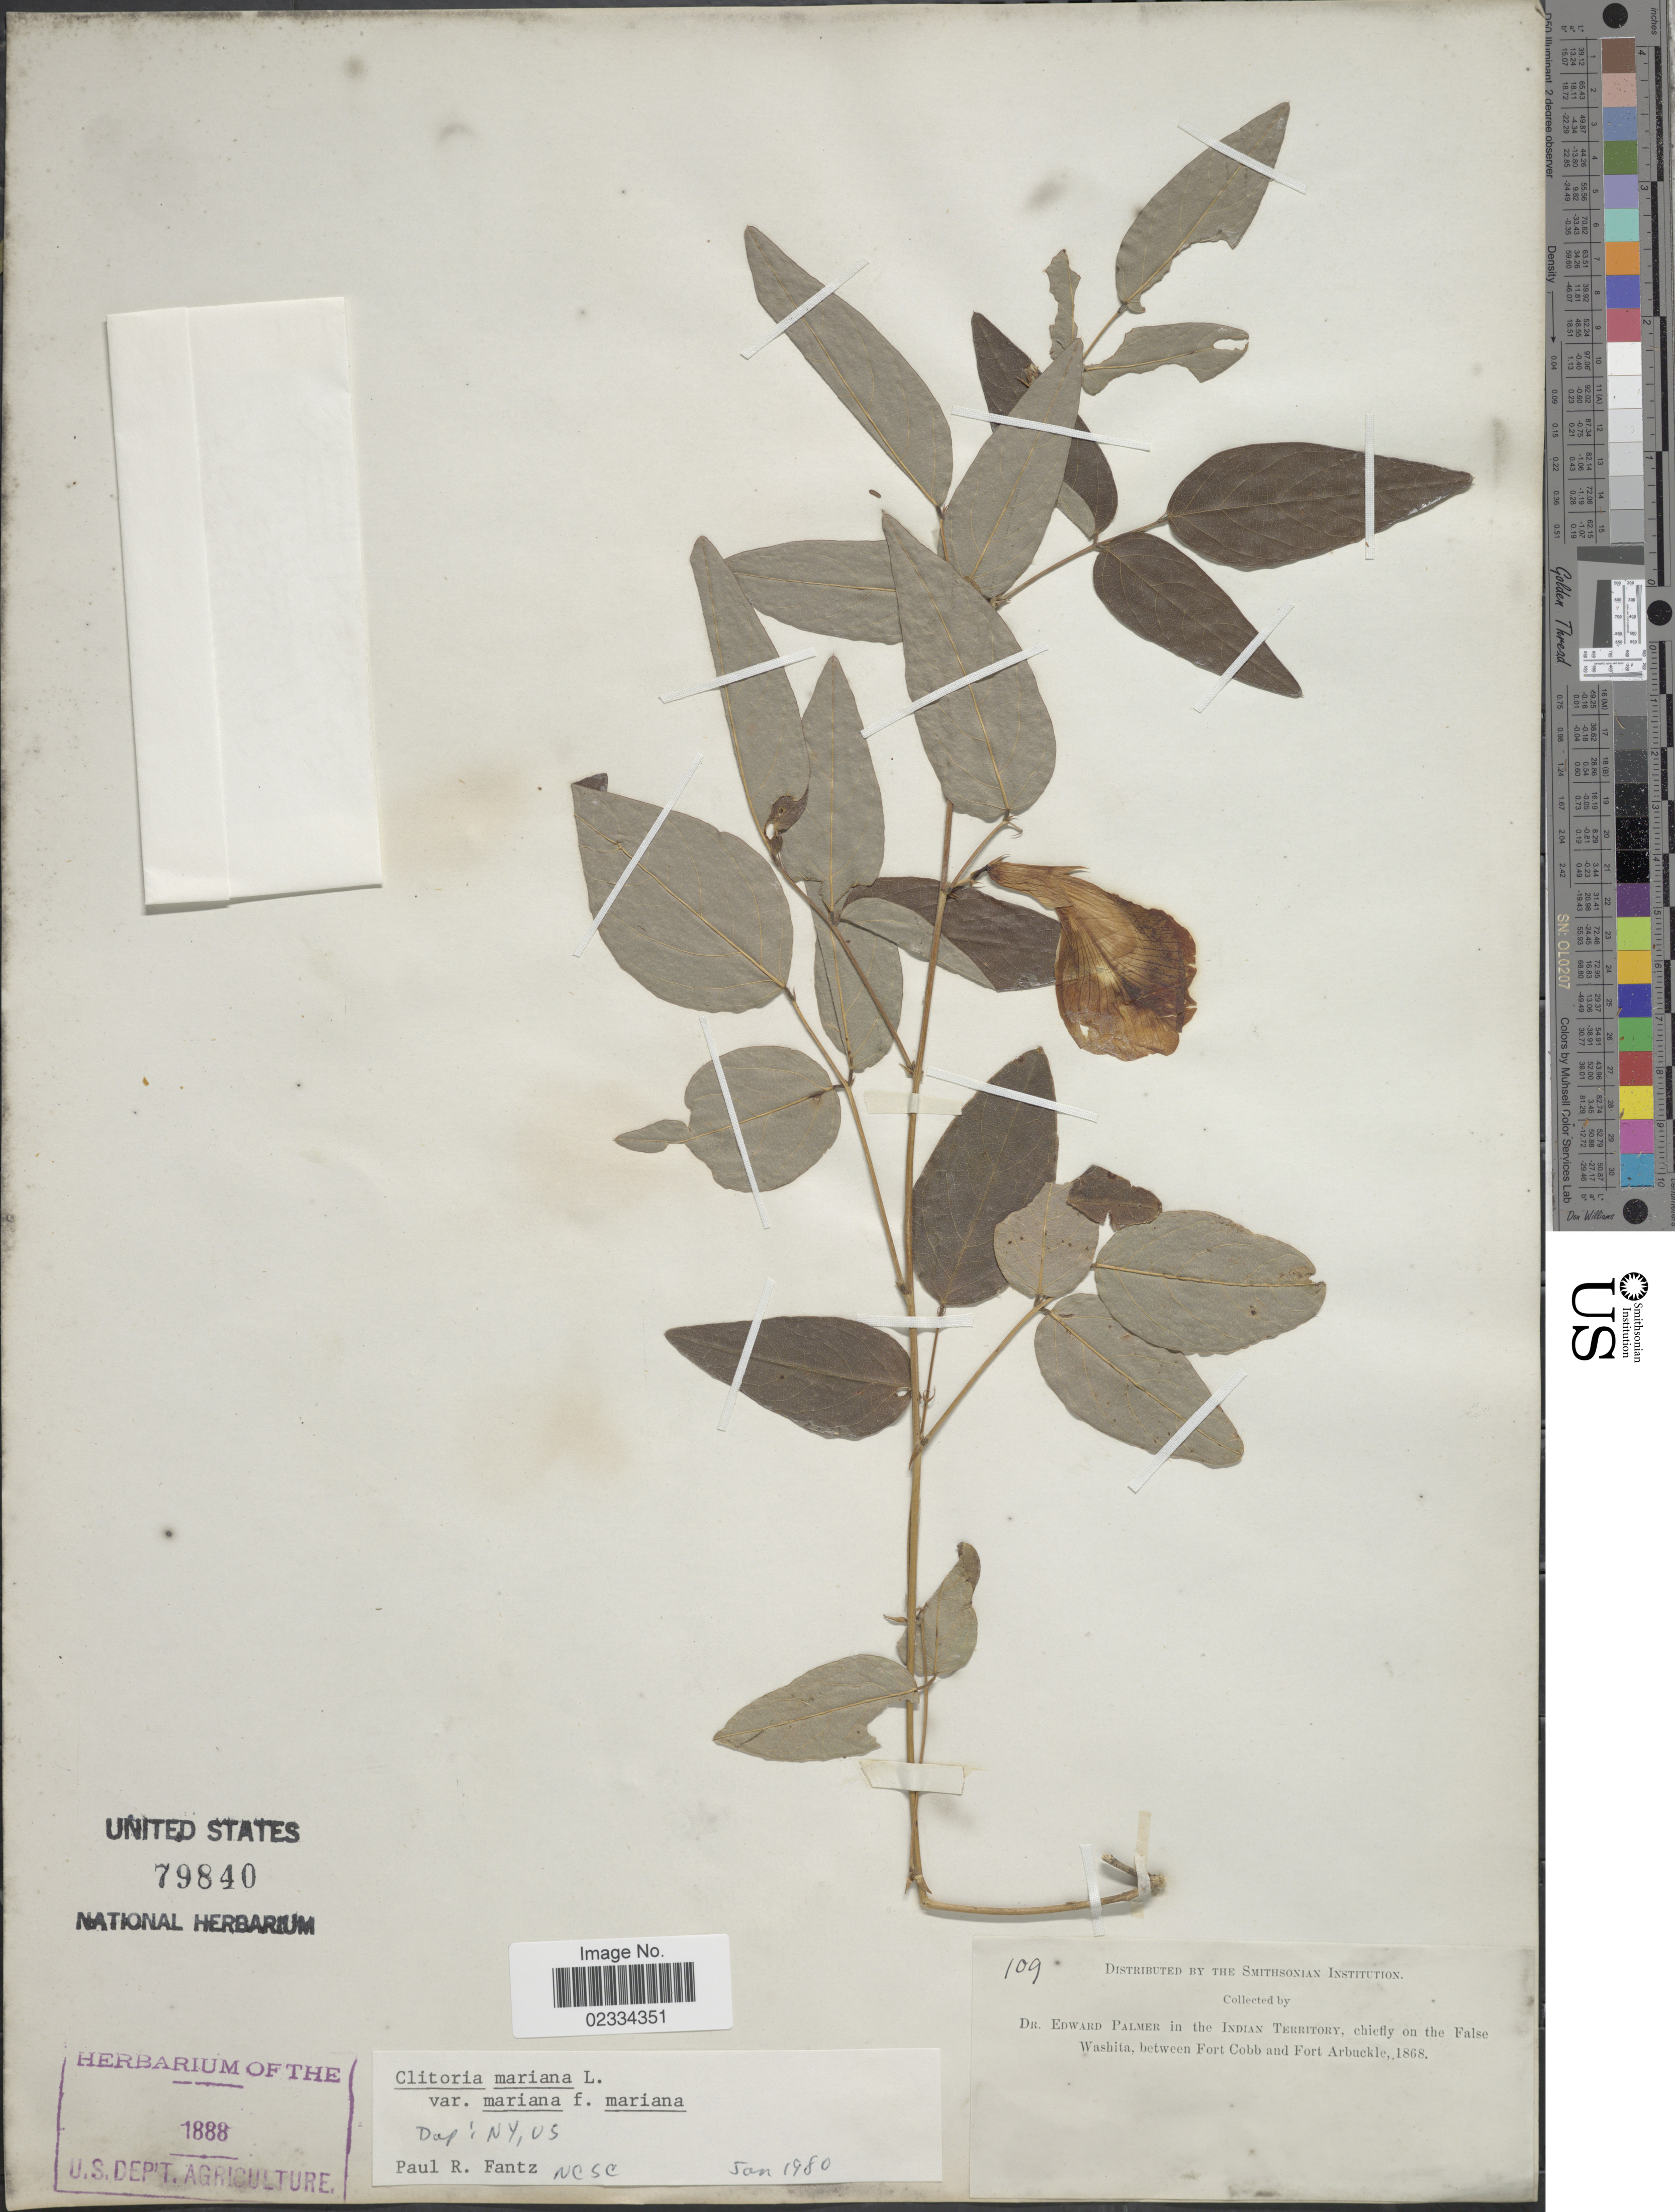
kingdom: Plantae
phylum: Tracheophyta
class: Magnoliopsida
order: Fabales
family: Fabaceae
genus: Clitoria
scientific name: Clitoria mariana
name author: L.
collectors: E. Palmer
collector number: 109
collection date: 1868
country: United States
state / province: Oklahoma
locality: Indian Territory, chiefly on the False Washita, between Fort Cobb and Fort Arbuckle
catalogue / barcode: US 79840